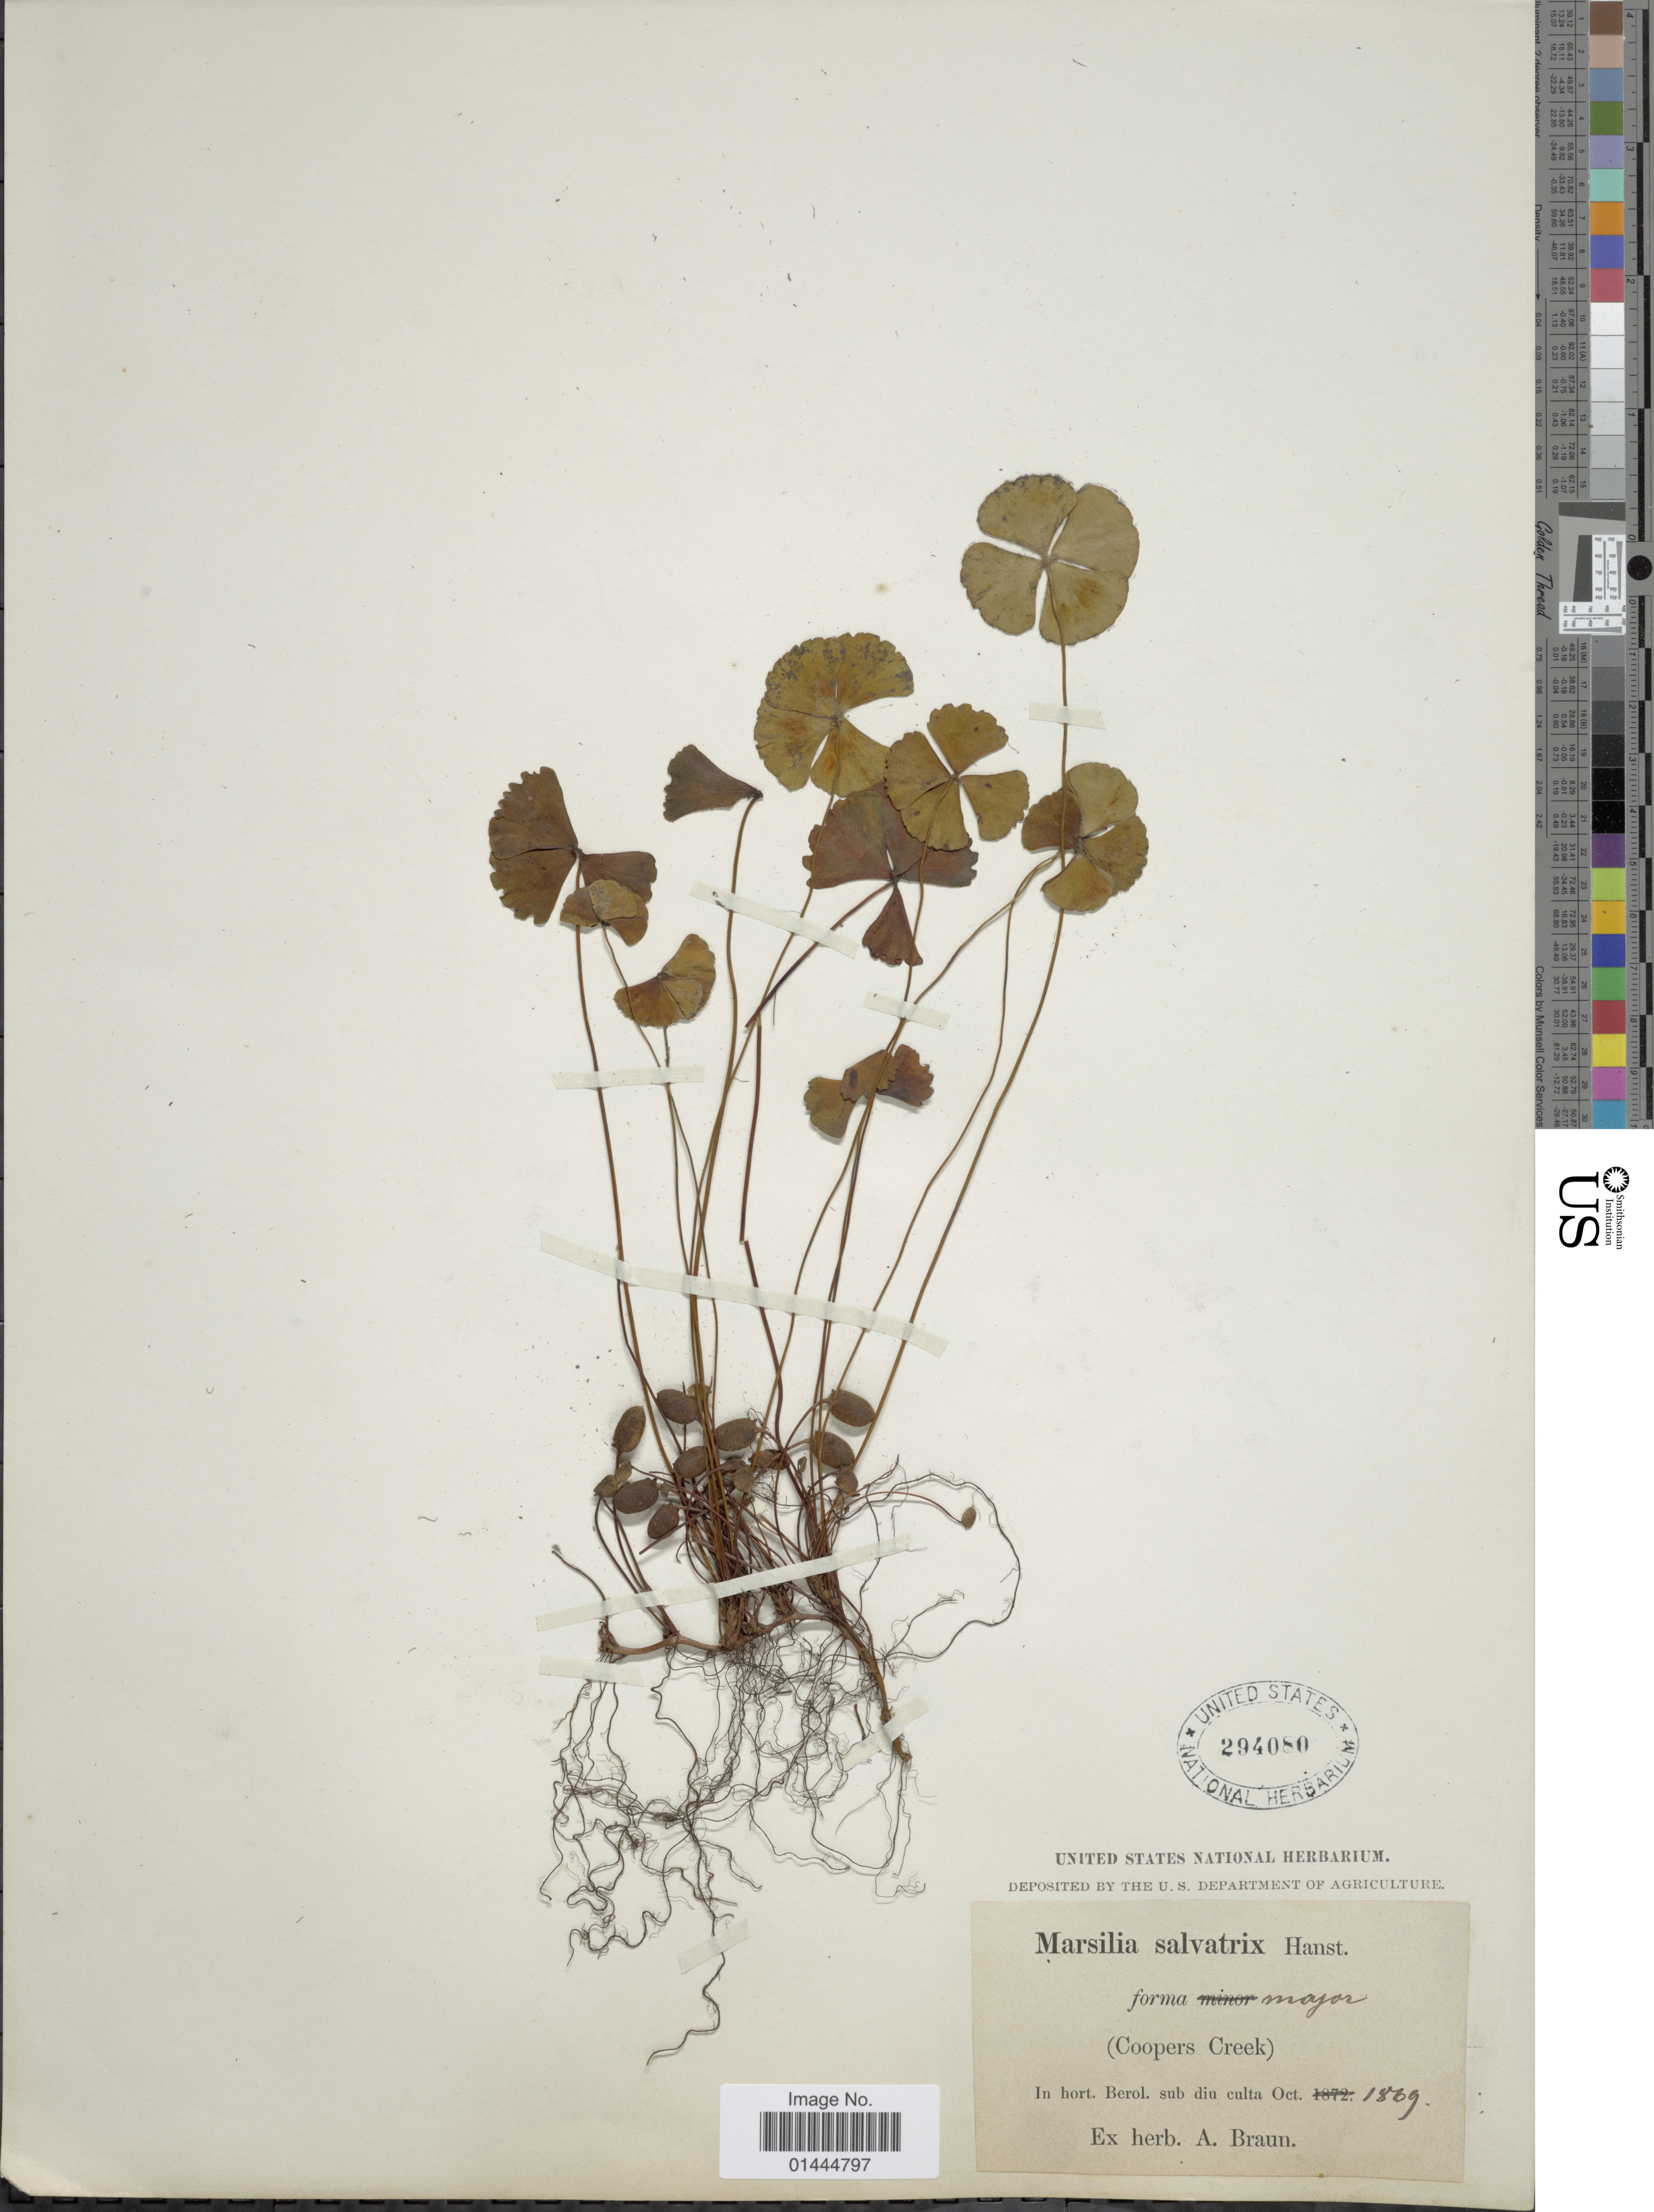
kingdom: Plantae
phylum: Tracheophyta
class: Polypodiopsida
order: Salviniales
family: Marsileaceae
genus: Marsilea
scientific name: Marsilea drummondii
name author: A. Braun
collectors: ex herb. A. Braun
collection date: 1869-10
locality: In hort. Berol. sub siu.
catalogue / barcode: US 294080